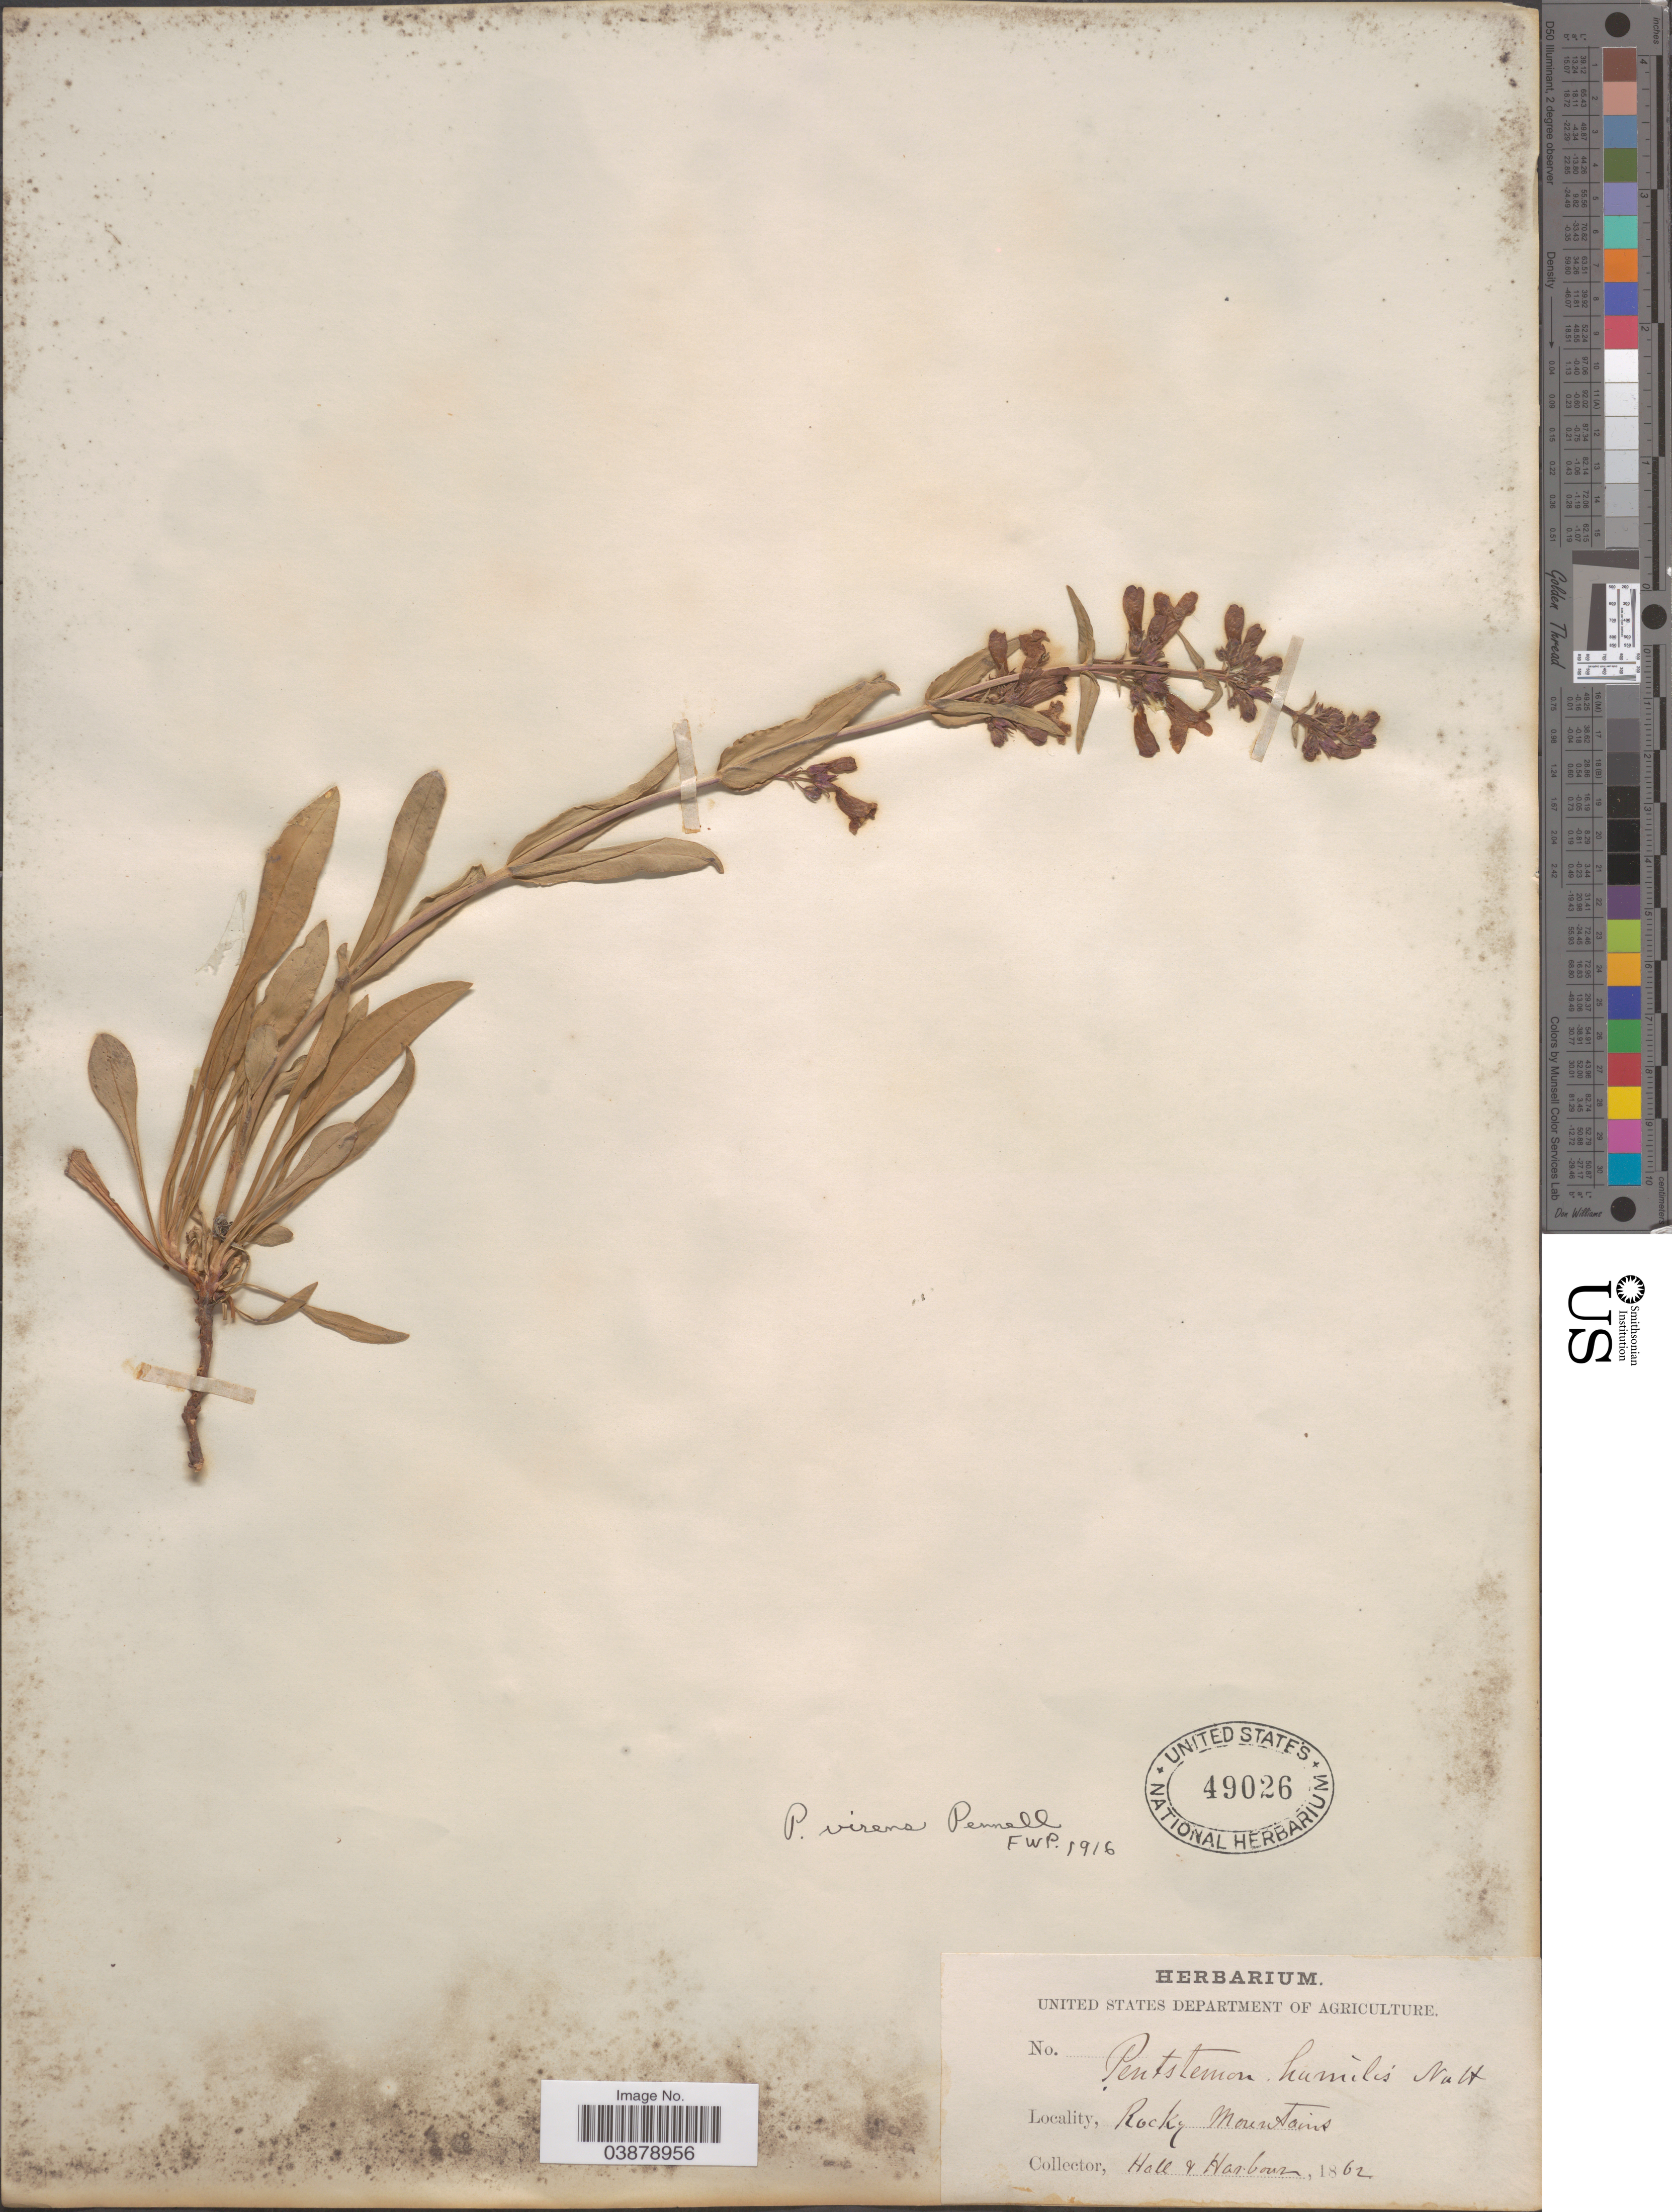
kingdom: Plantae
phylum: Tracheophyta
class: Magnoliopsida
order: Lamiales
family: Plantaginaceae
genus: Penstemon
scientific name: Penstemon virens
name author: Pennell ex Rydb.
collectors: -- Hall & Harbour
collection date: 1862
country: United States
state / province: Colorado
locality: Rocky Mountains.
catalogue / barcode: US 49026